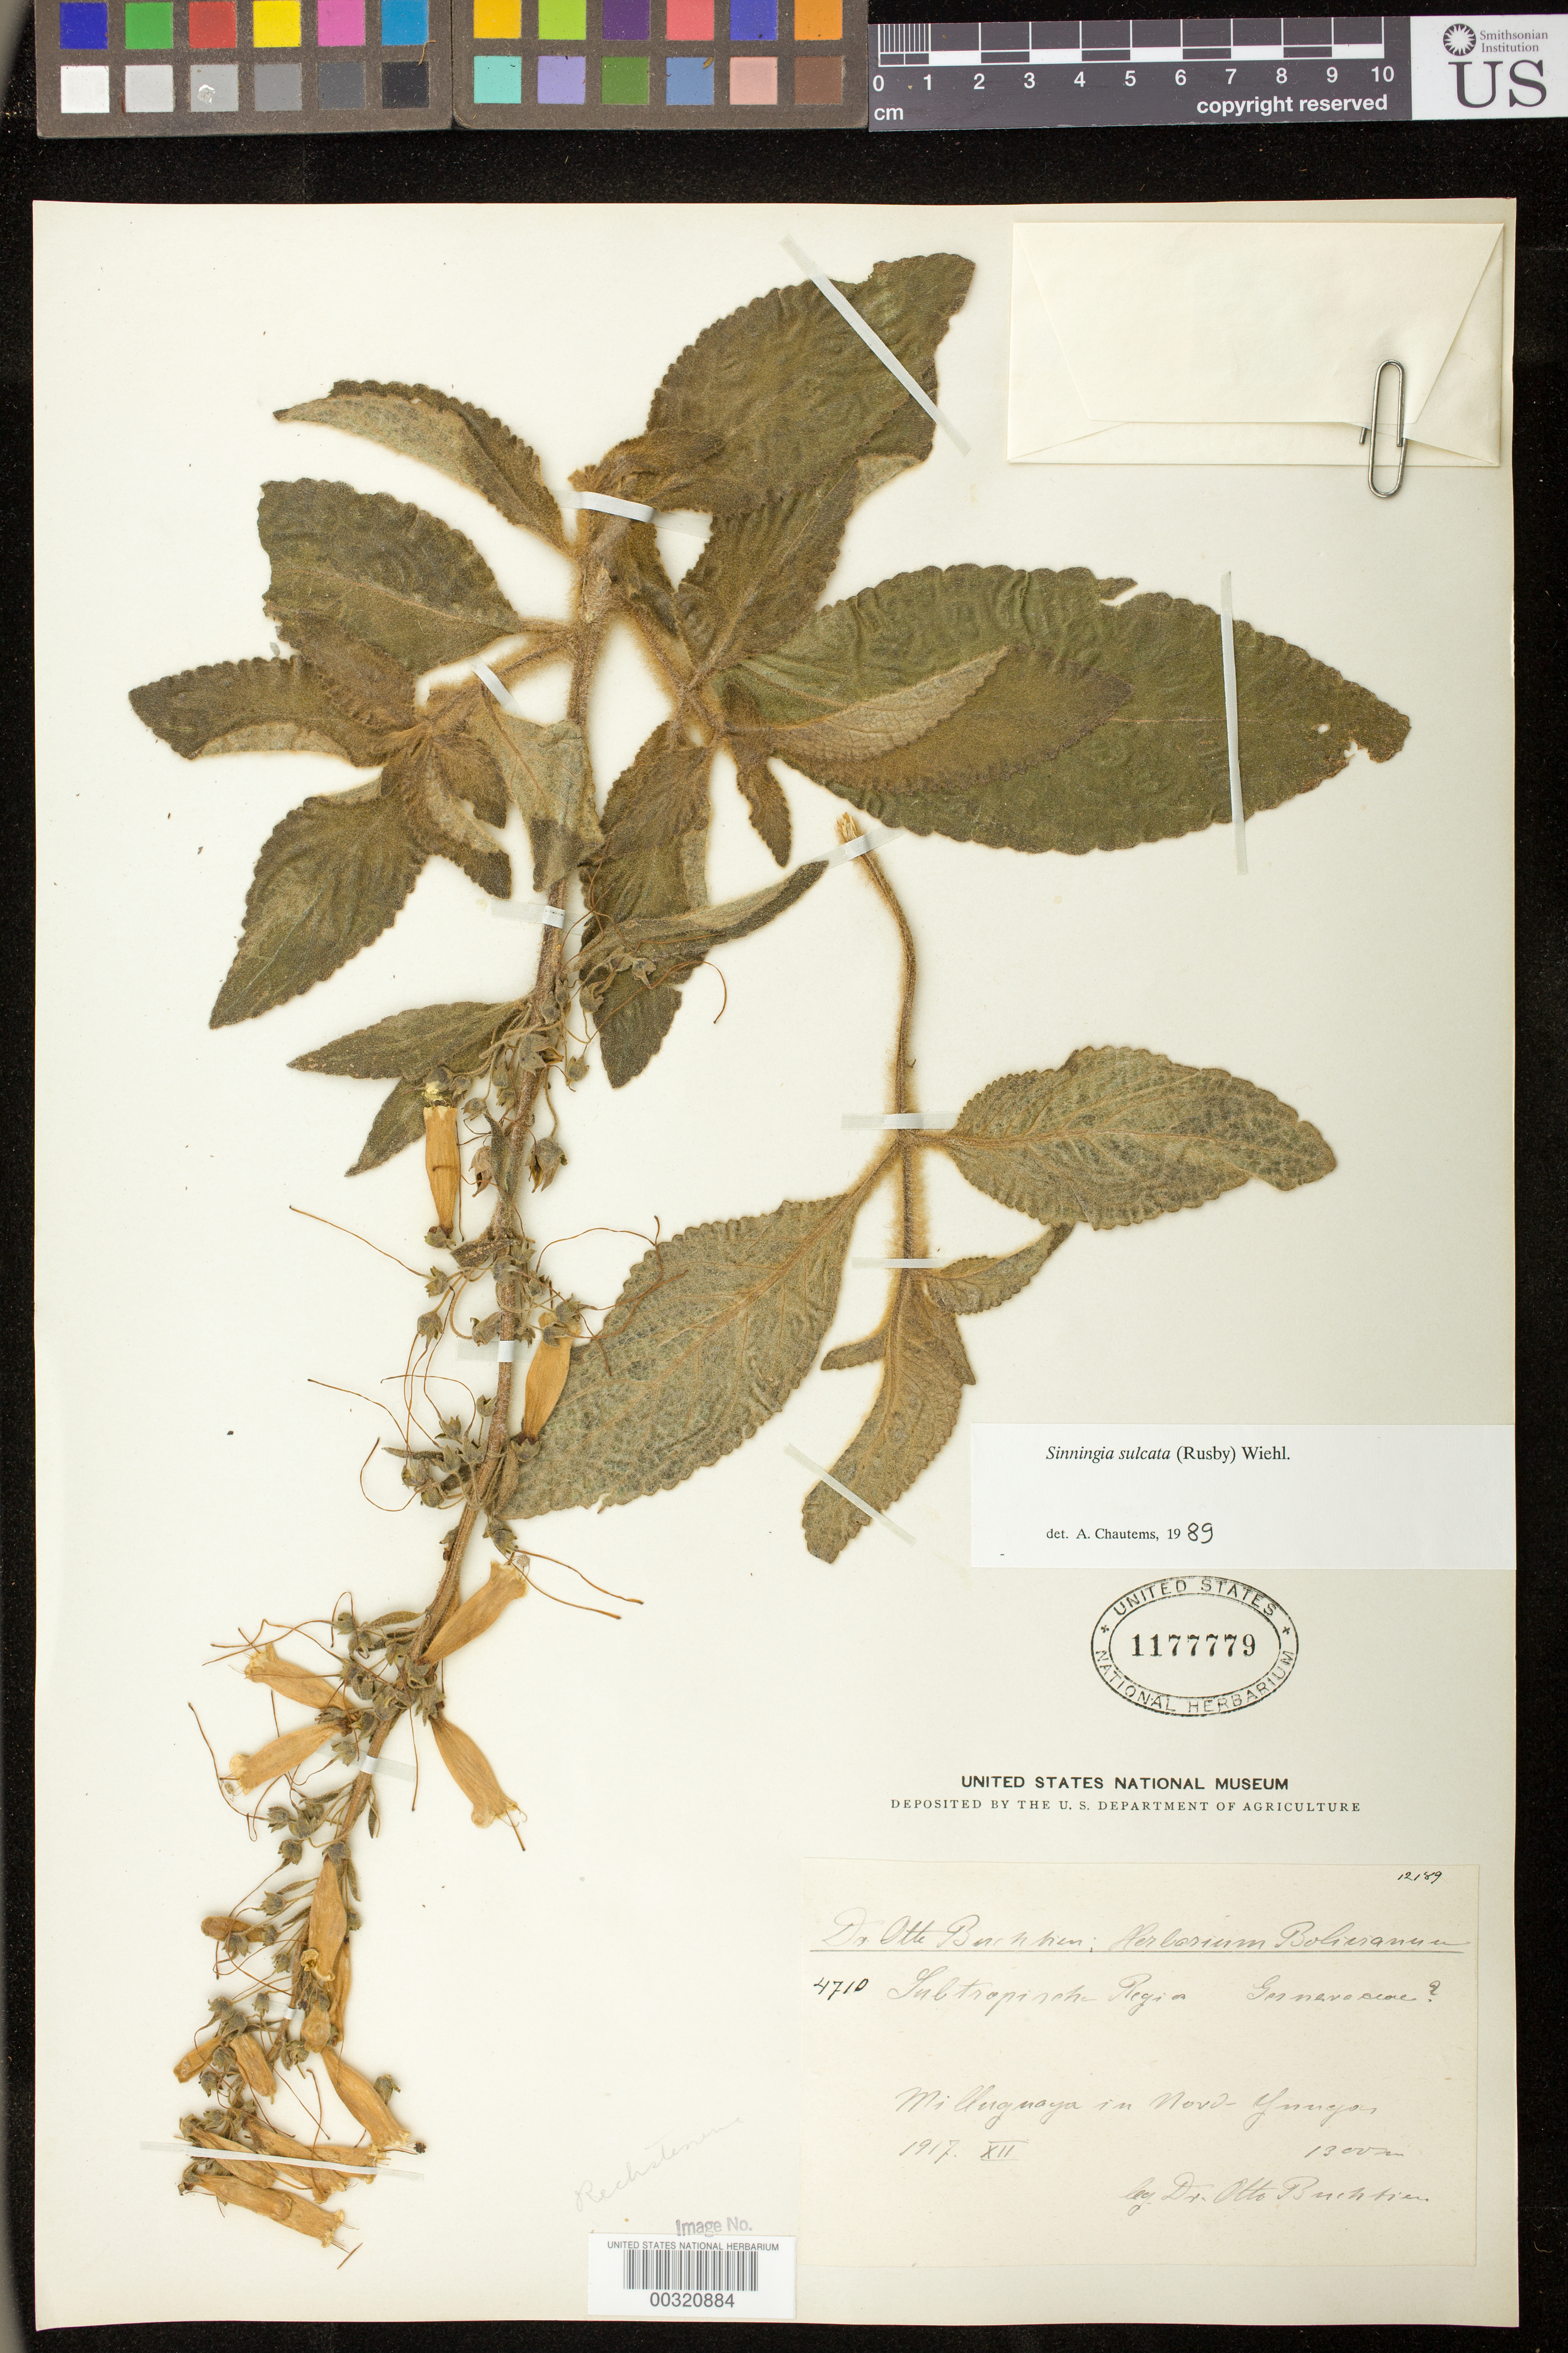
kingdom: Plantae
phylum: Tracheophyta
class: Magnoliopsida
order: Lamiales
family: Gesneriaceae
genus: Sinningia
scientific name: Sinningia sulcata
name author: (Rusby) Wiehler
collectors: O. Buchtien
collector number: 4710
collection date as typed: Dec 1917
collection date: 1917-12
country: Bolivia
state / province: La Paz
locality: Prov. Nor Yungas, Millugnaya in Nord-Yungas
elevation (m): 1300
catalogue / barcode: US 1177779